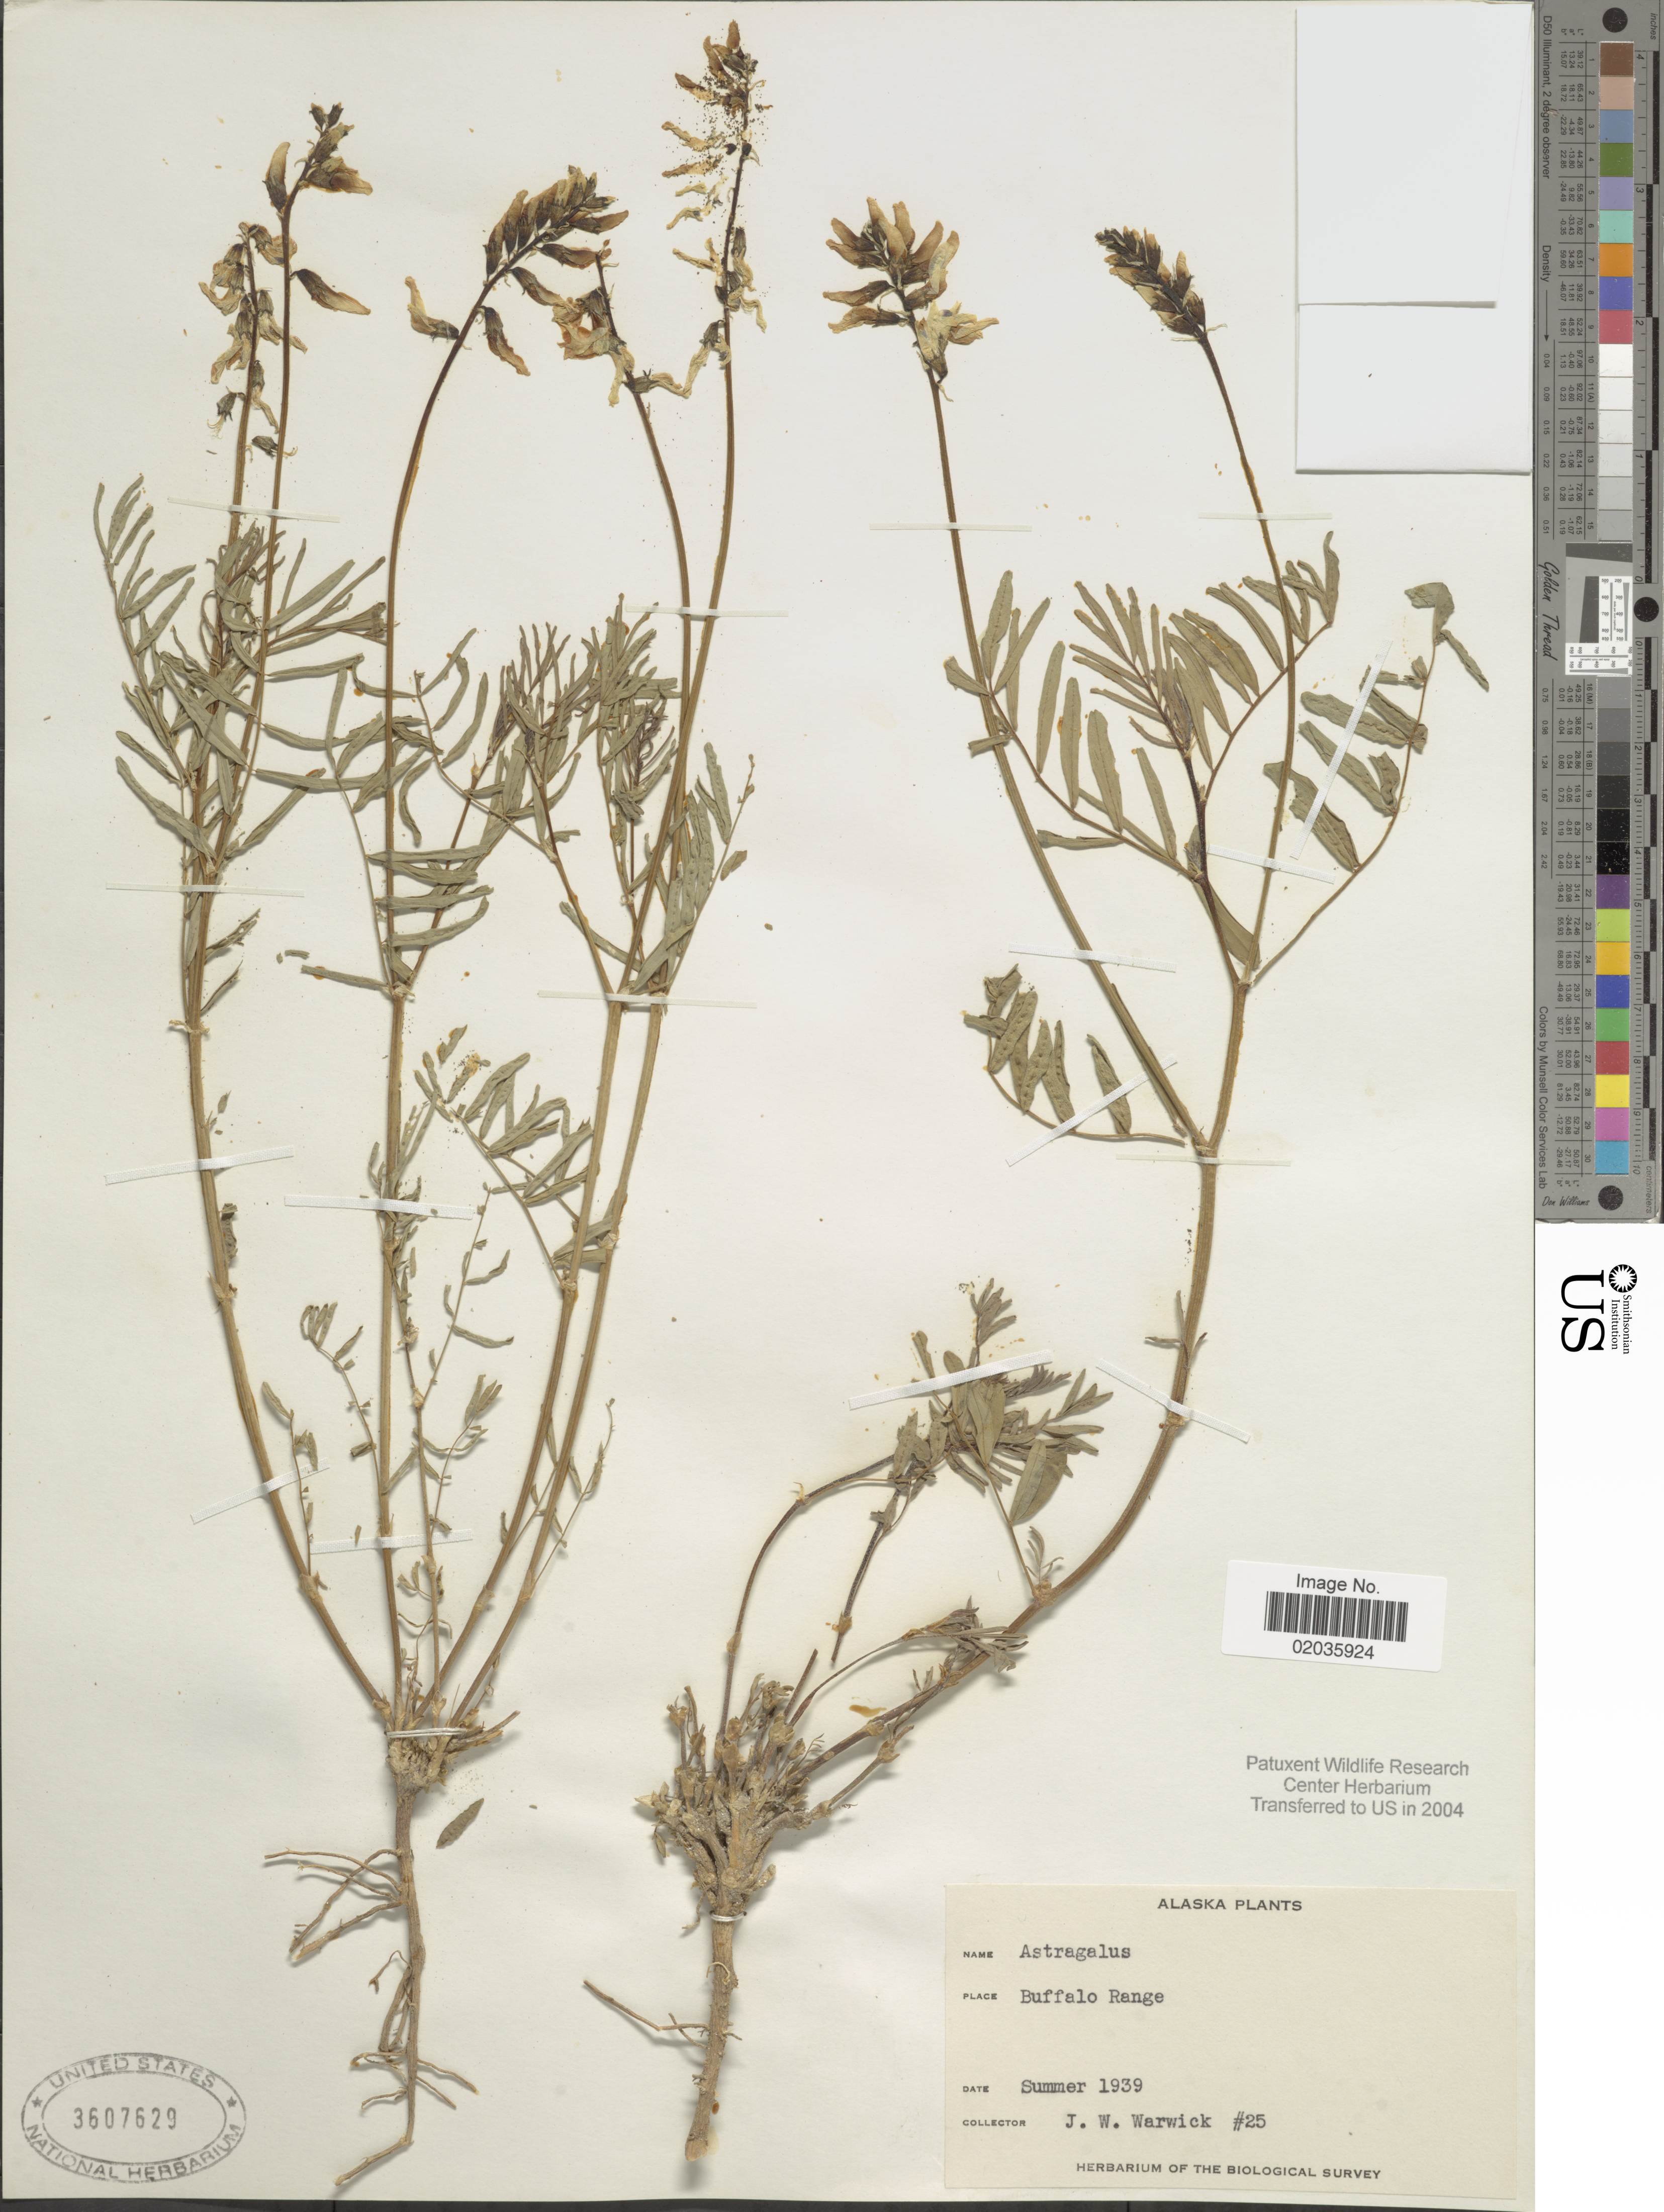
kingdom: Plantae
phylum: Tracheophyta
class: Magnoliopsida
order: Fabales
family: Fabaceae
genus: Astragalus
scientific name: Astragalus sp.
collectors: J. Warwick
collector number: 25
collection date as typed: summer 1939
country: United States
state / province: Alaska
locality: Alaska. Buffalo Range.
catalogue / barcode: US 3607629